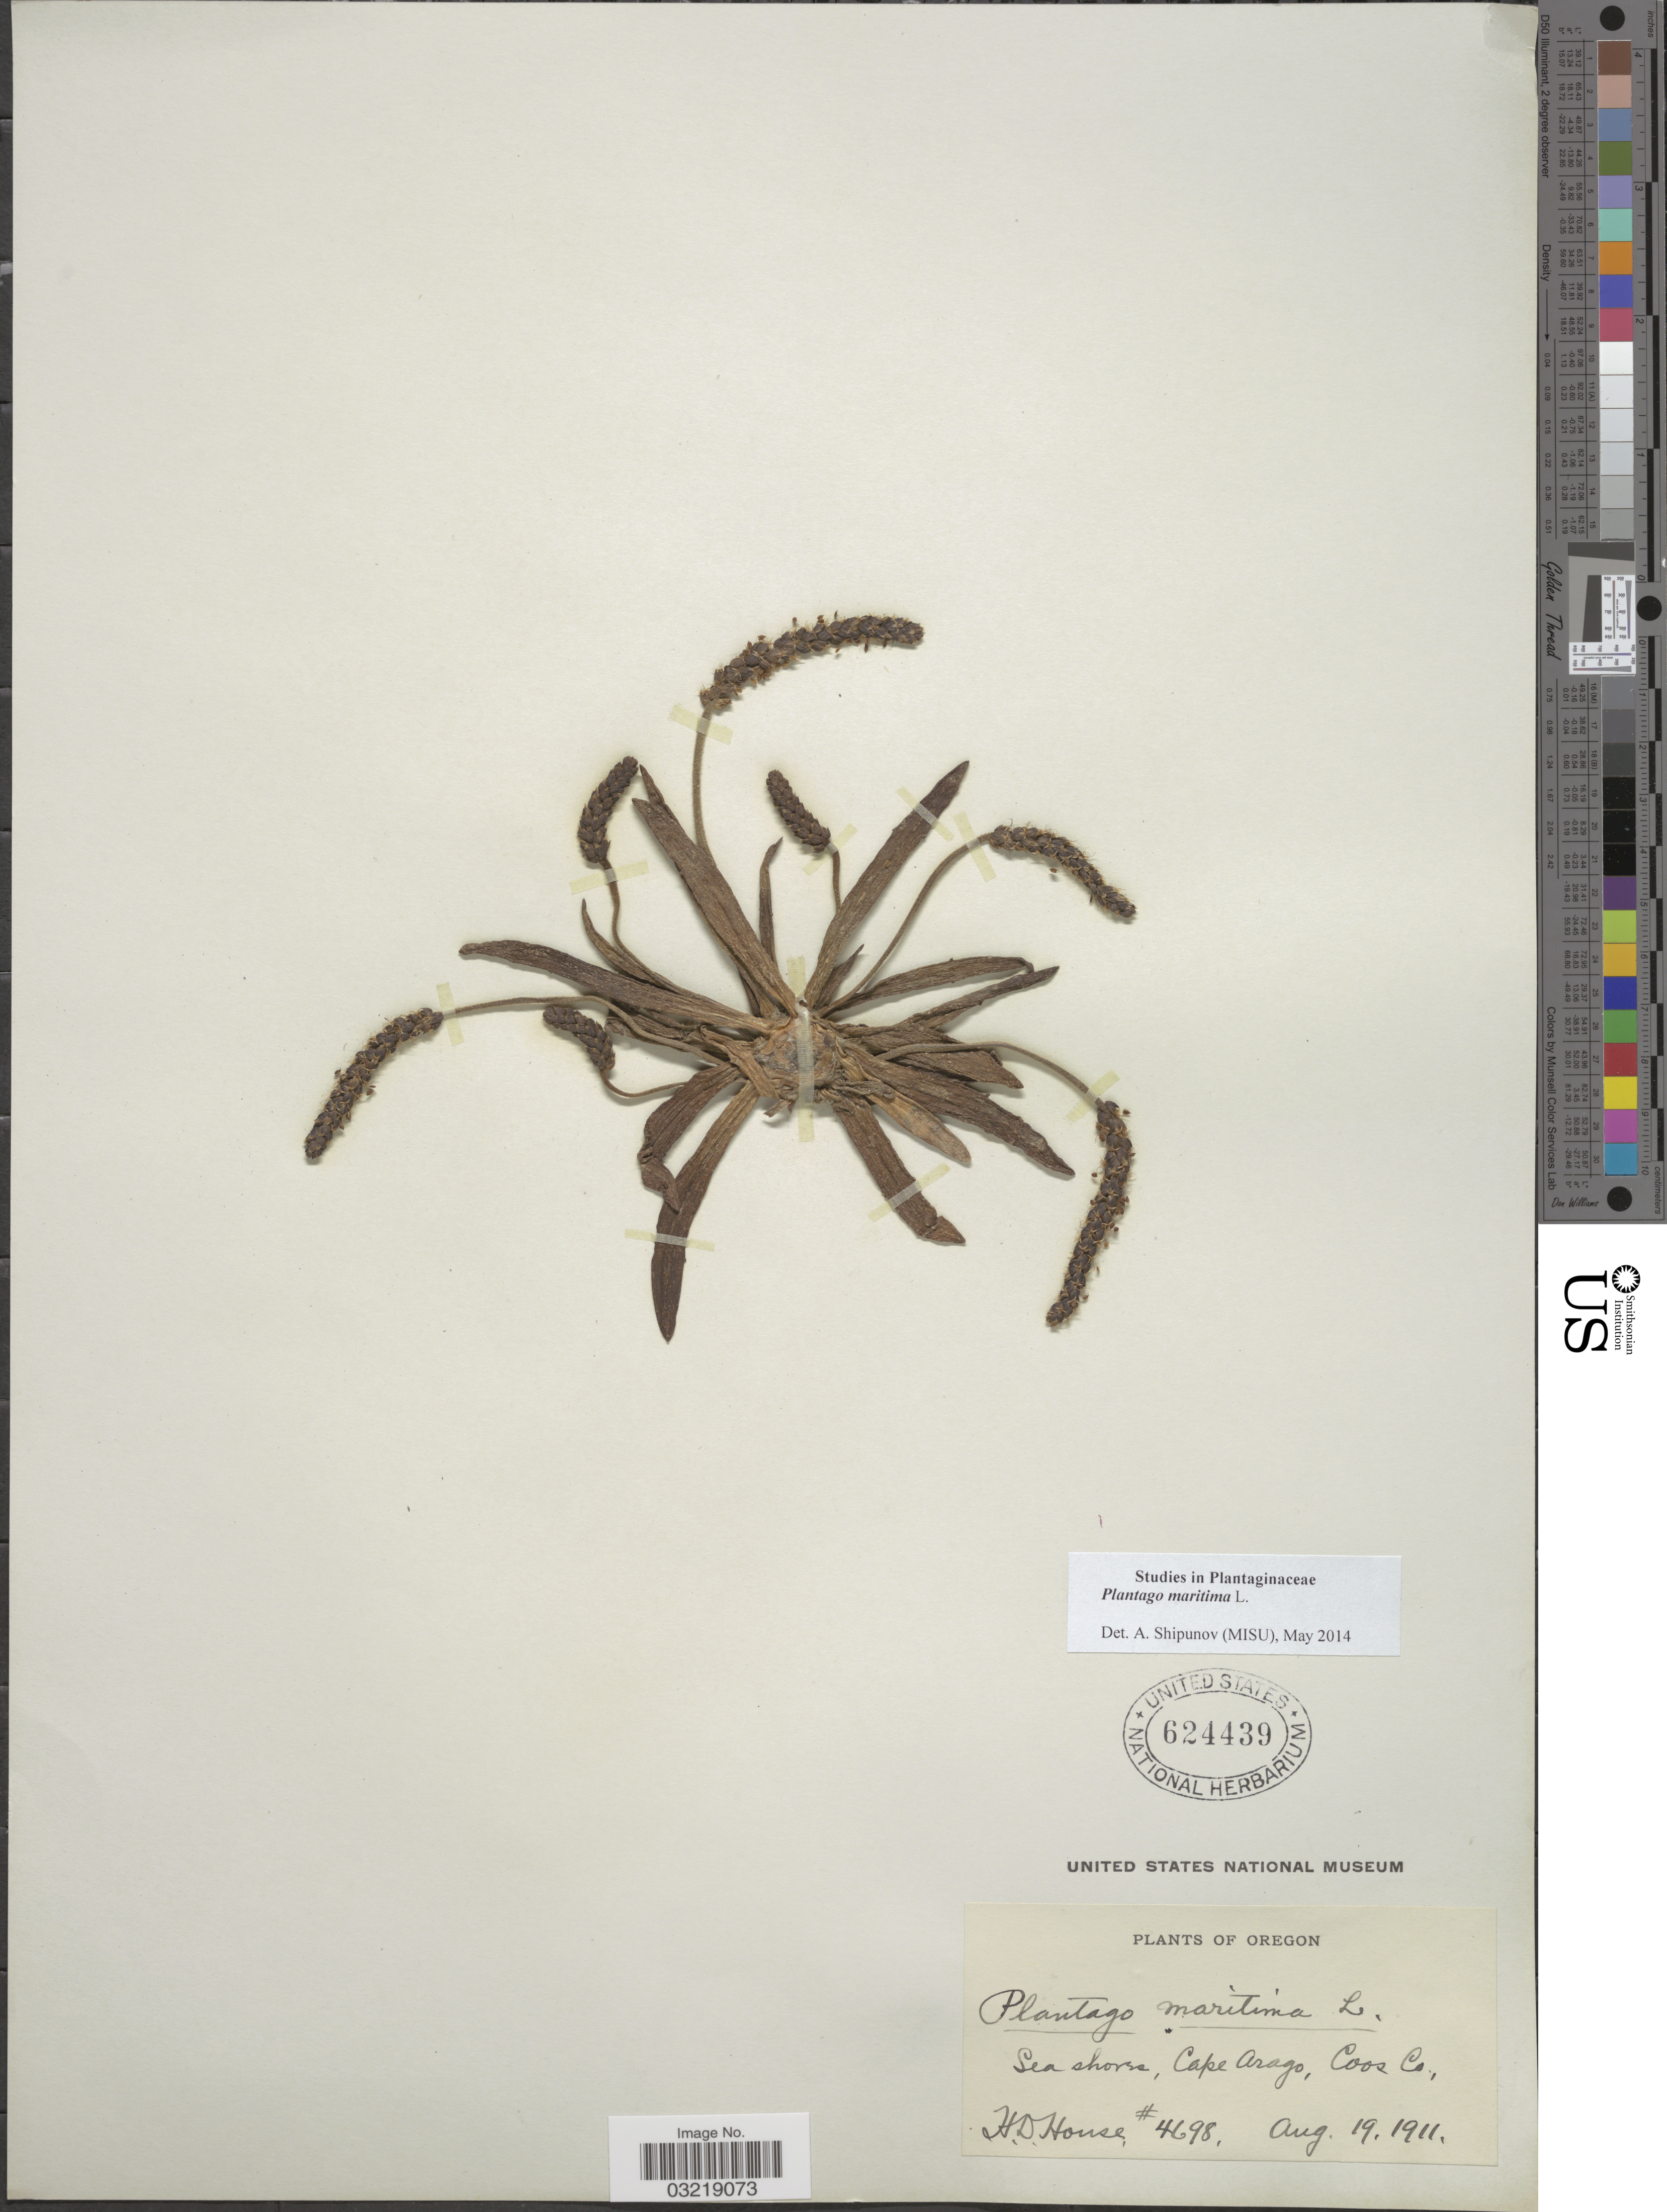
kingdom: Plantae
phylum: Tracheophyta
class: Magnoliopsida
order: Lamiales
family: Plantaginaceae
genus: Plantago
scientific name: Plantago maritima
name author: L.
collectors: H. D. House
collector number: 4698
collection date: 1911-08-19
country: United States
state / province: Oregon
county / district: Coos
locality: Sea shore, Cape Arago, Coos Co.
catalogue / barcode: US 624439